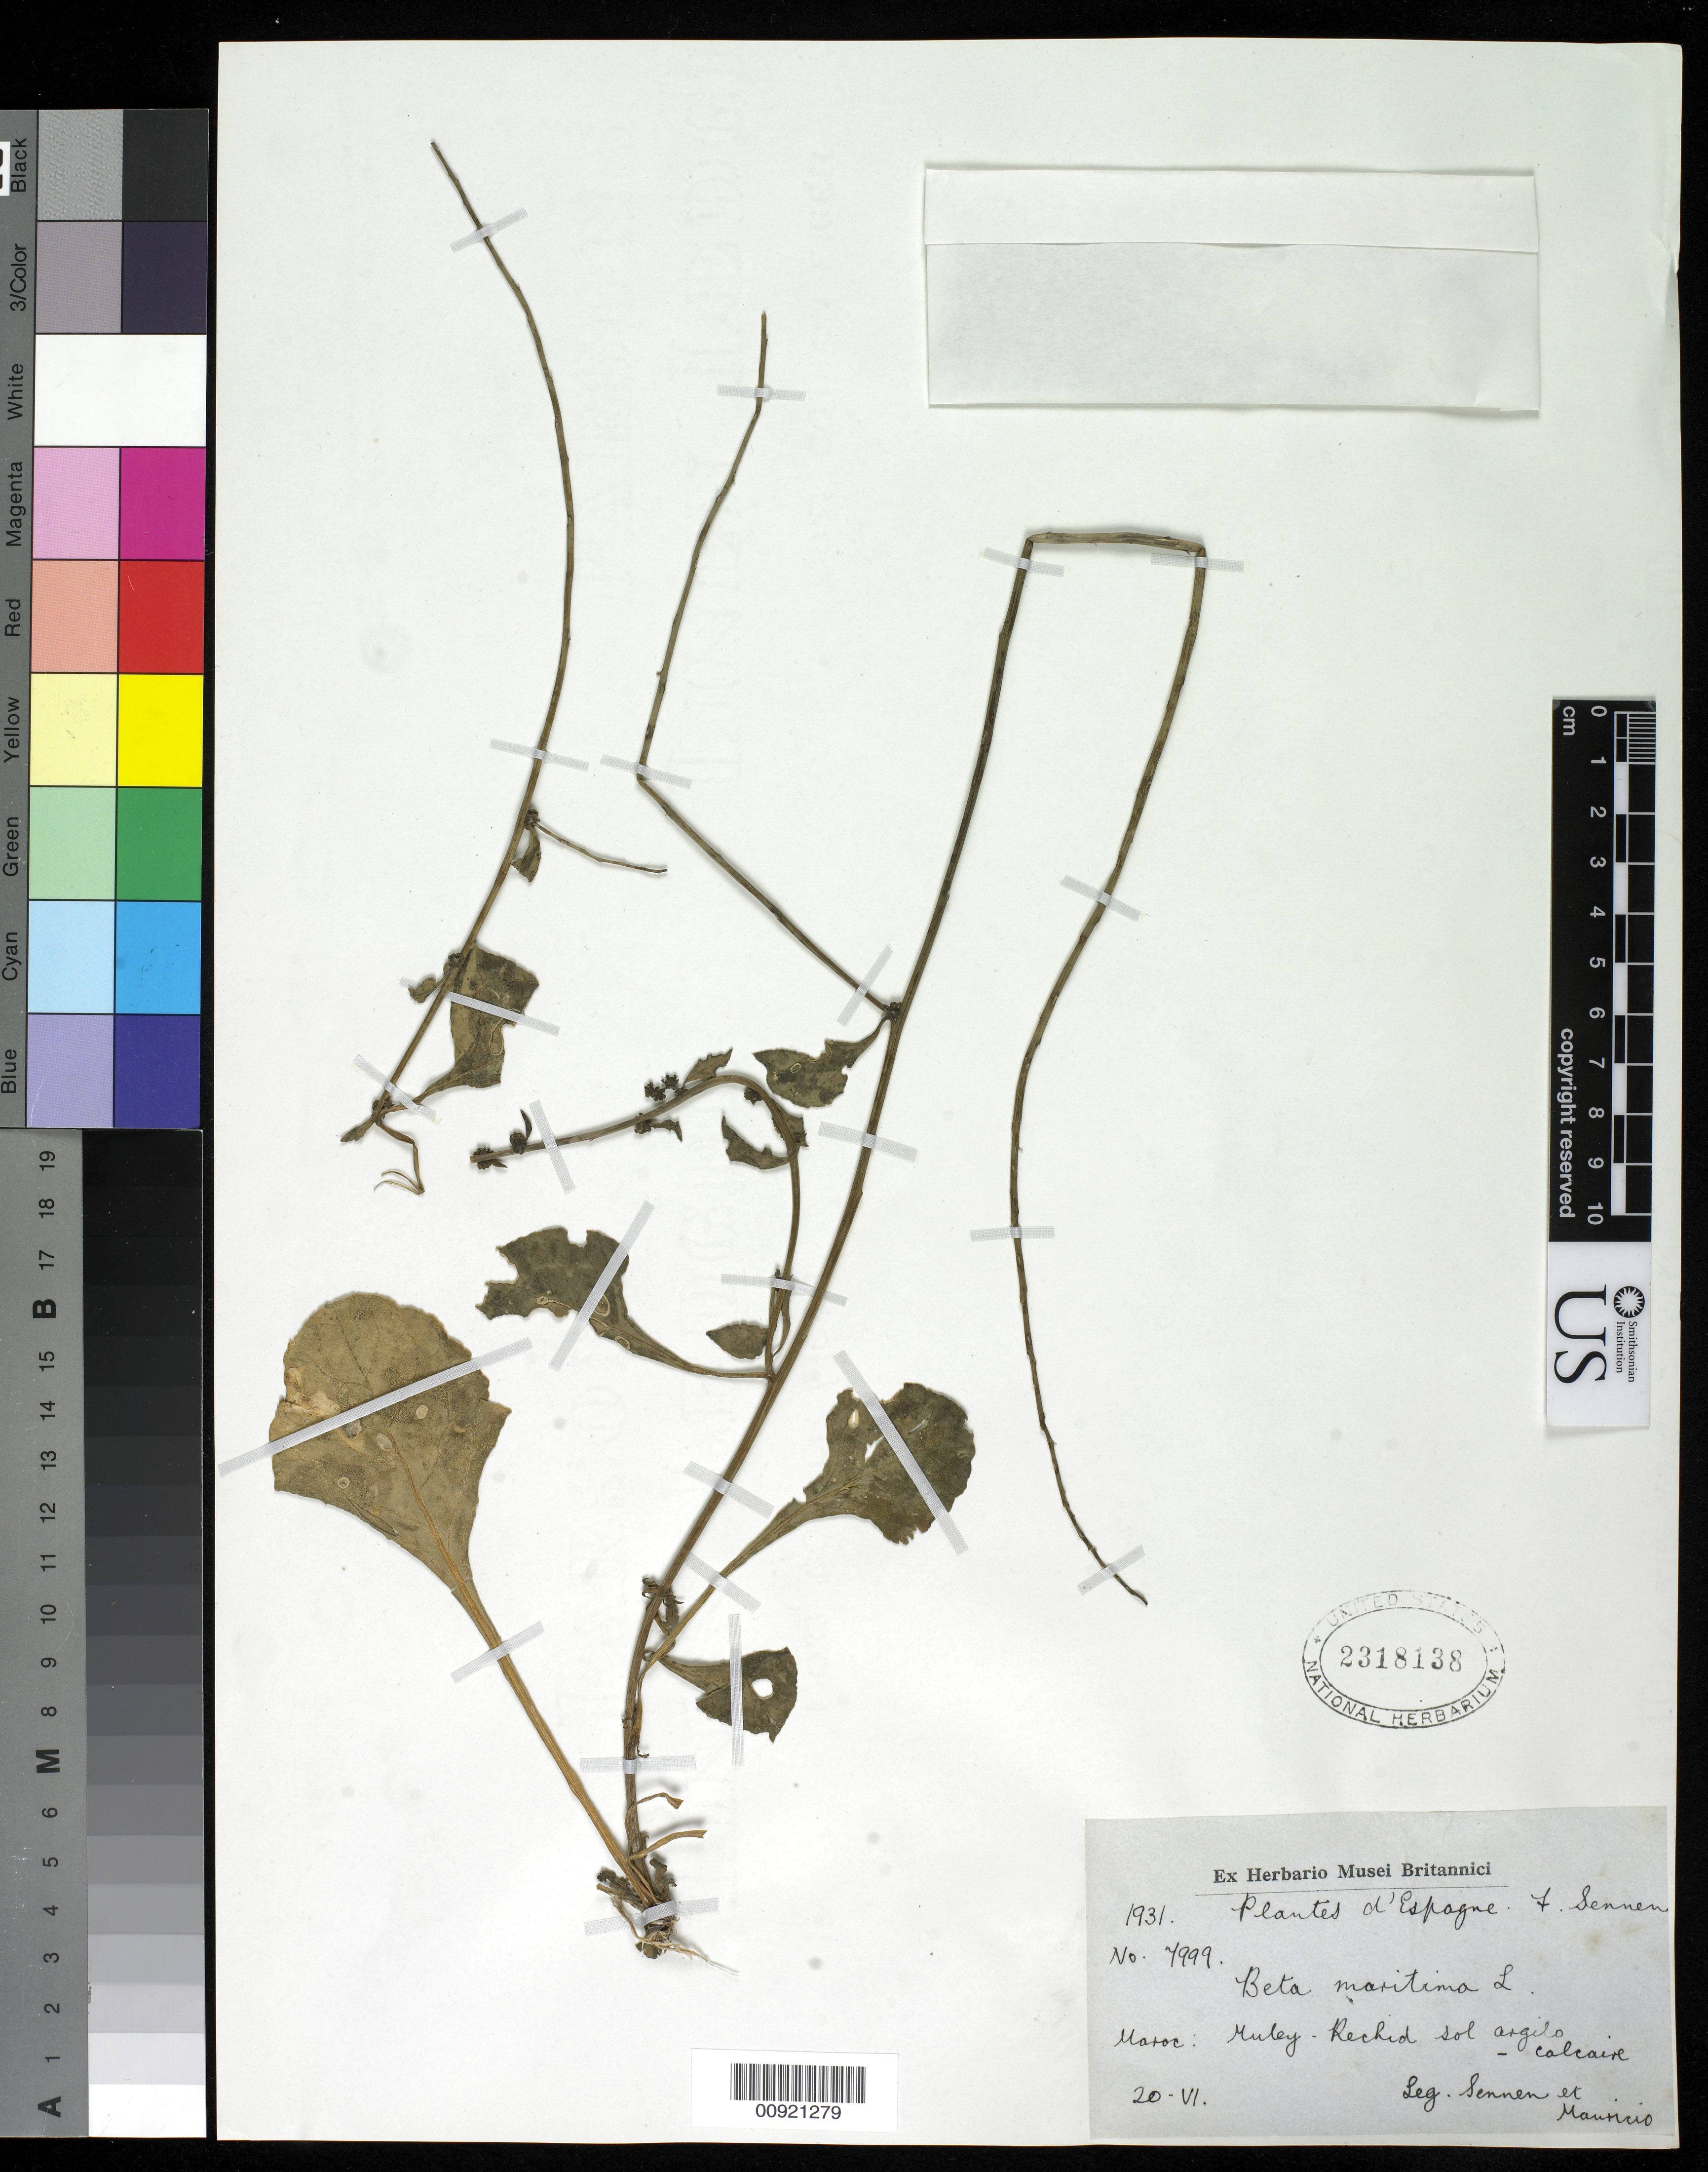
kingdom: Plantae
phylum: Tracheophyta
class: Magnoliopsida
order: Caryophyllales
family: Amaranthaceae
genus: Beta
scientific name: Beta maritima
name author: L.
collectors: E. Sennen & Mauricio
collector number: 4999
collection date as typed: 20 Jun 1931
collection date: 1931-06-20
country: Morocco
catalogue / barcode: US 2318138